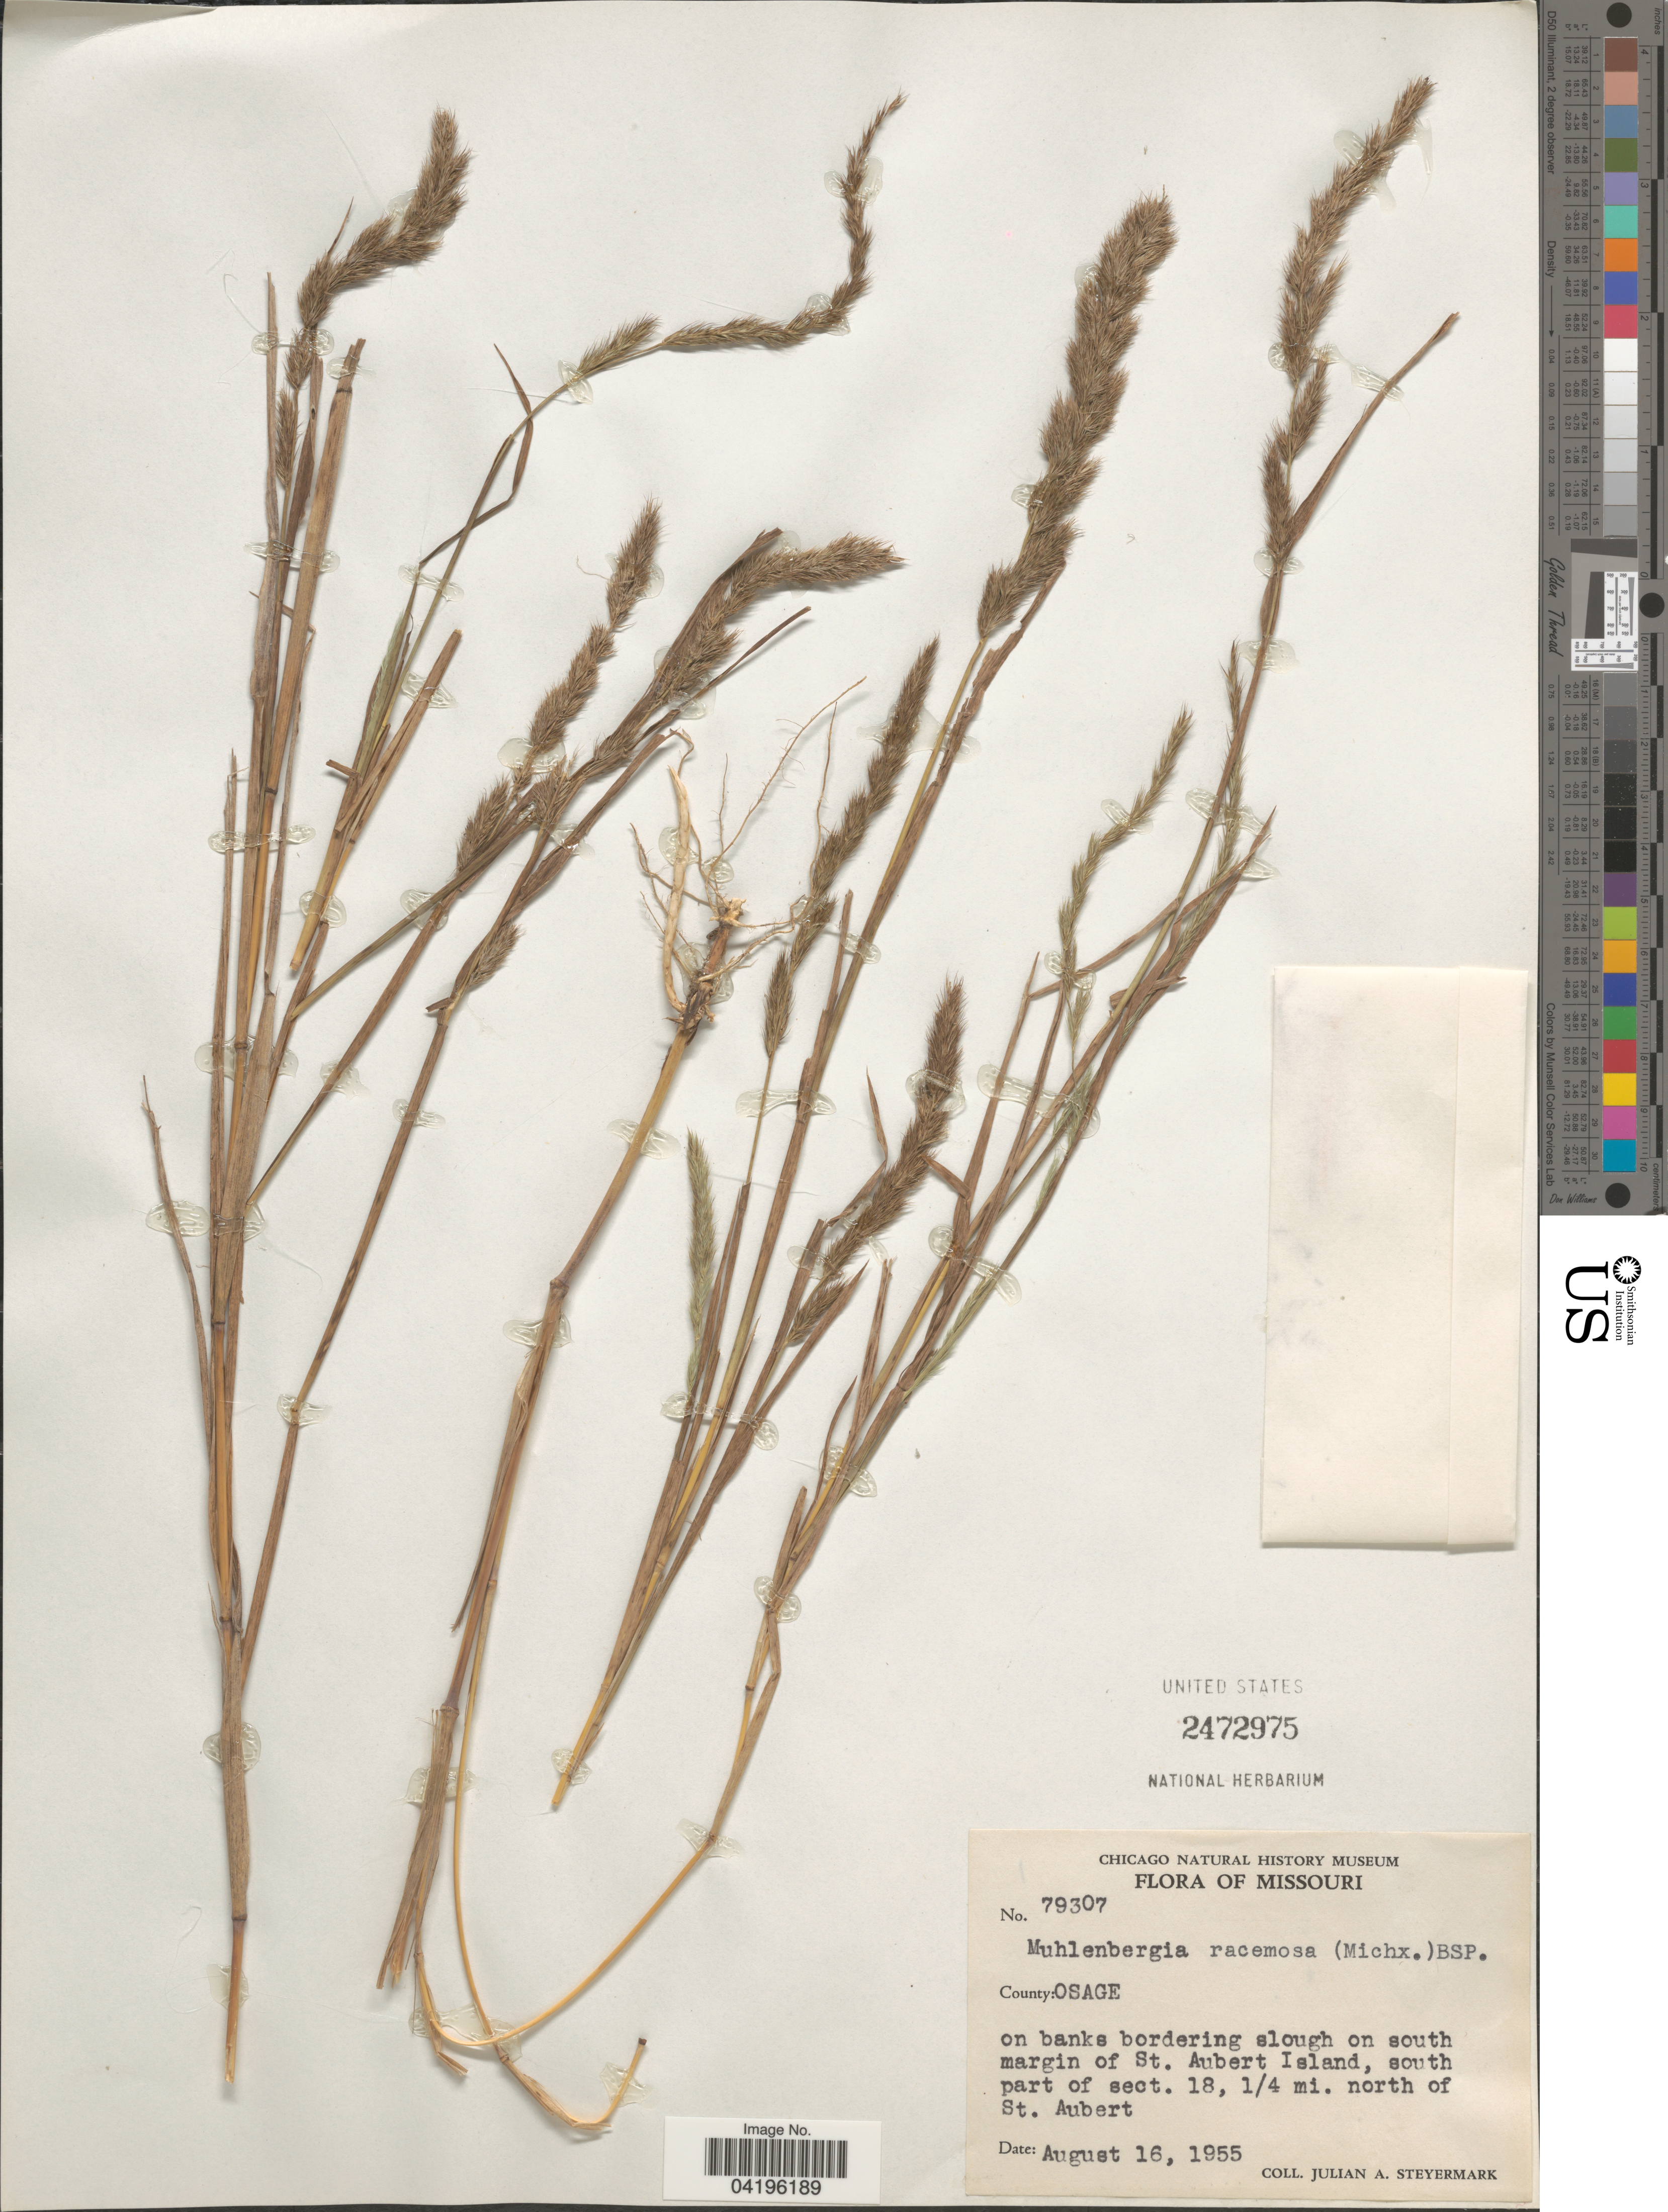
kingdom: Plantae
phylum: Tracheophyta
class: Liliopsida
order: Poales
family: Poaceae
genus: Muhlenbergia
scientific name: Muhlenbergia racemosa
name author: (Michx.) Britton et al.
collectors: J. Steyermark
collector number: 79307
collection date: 1955-08-16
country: United States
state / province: Missouri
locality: County: Osage. On banks bordering slough on south margin of St. Aubert Island, south part of sect. 18, 1/4 mi. north of St. Aubert.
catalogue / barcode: US 2472975